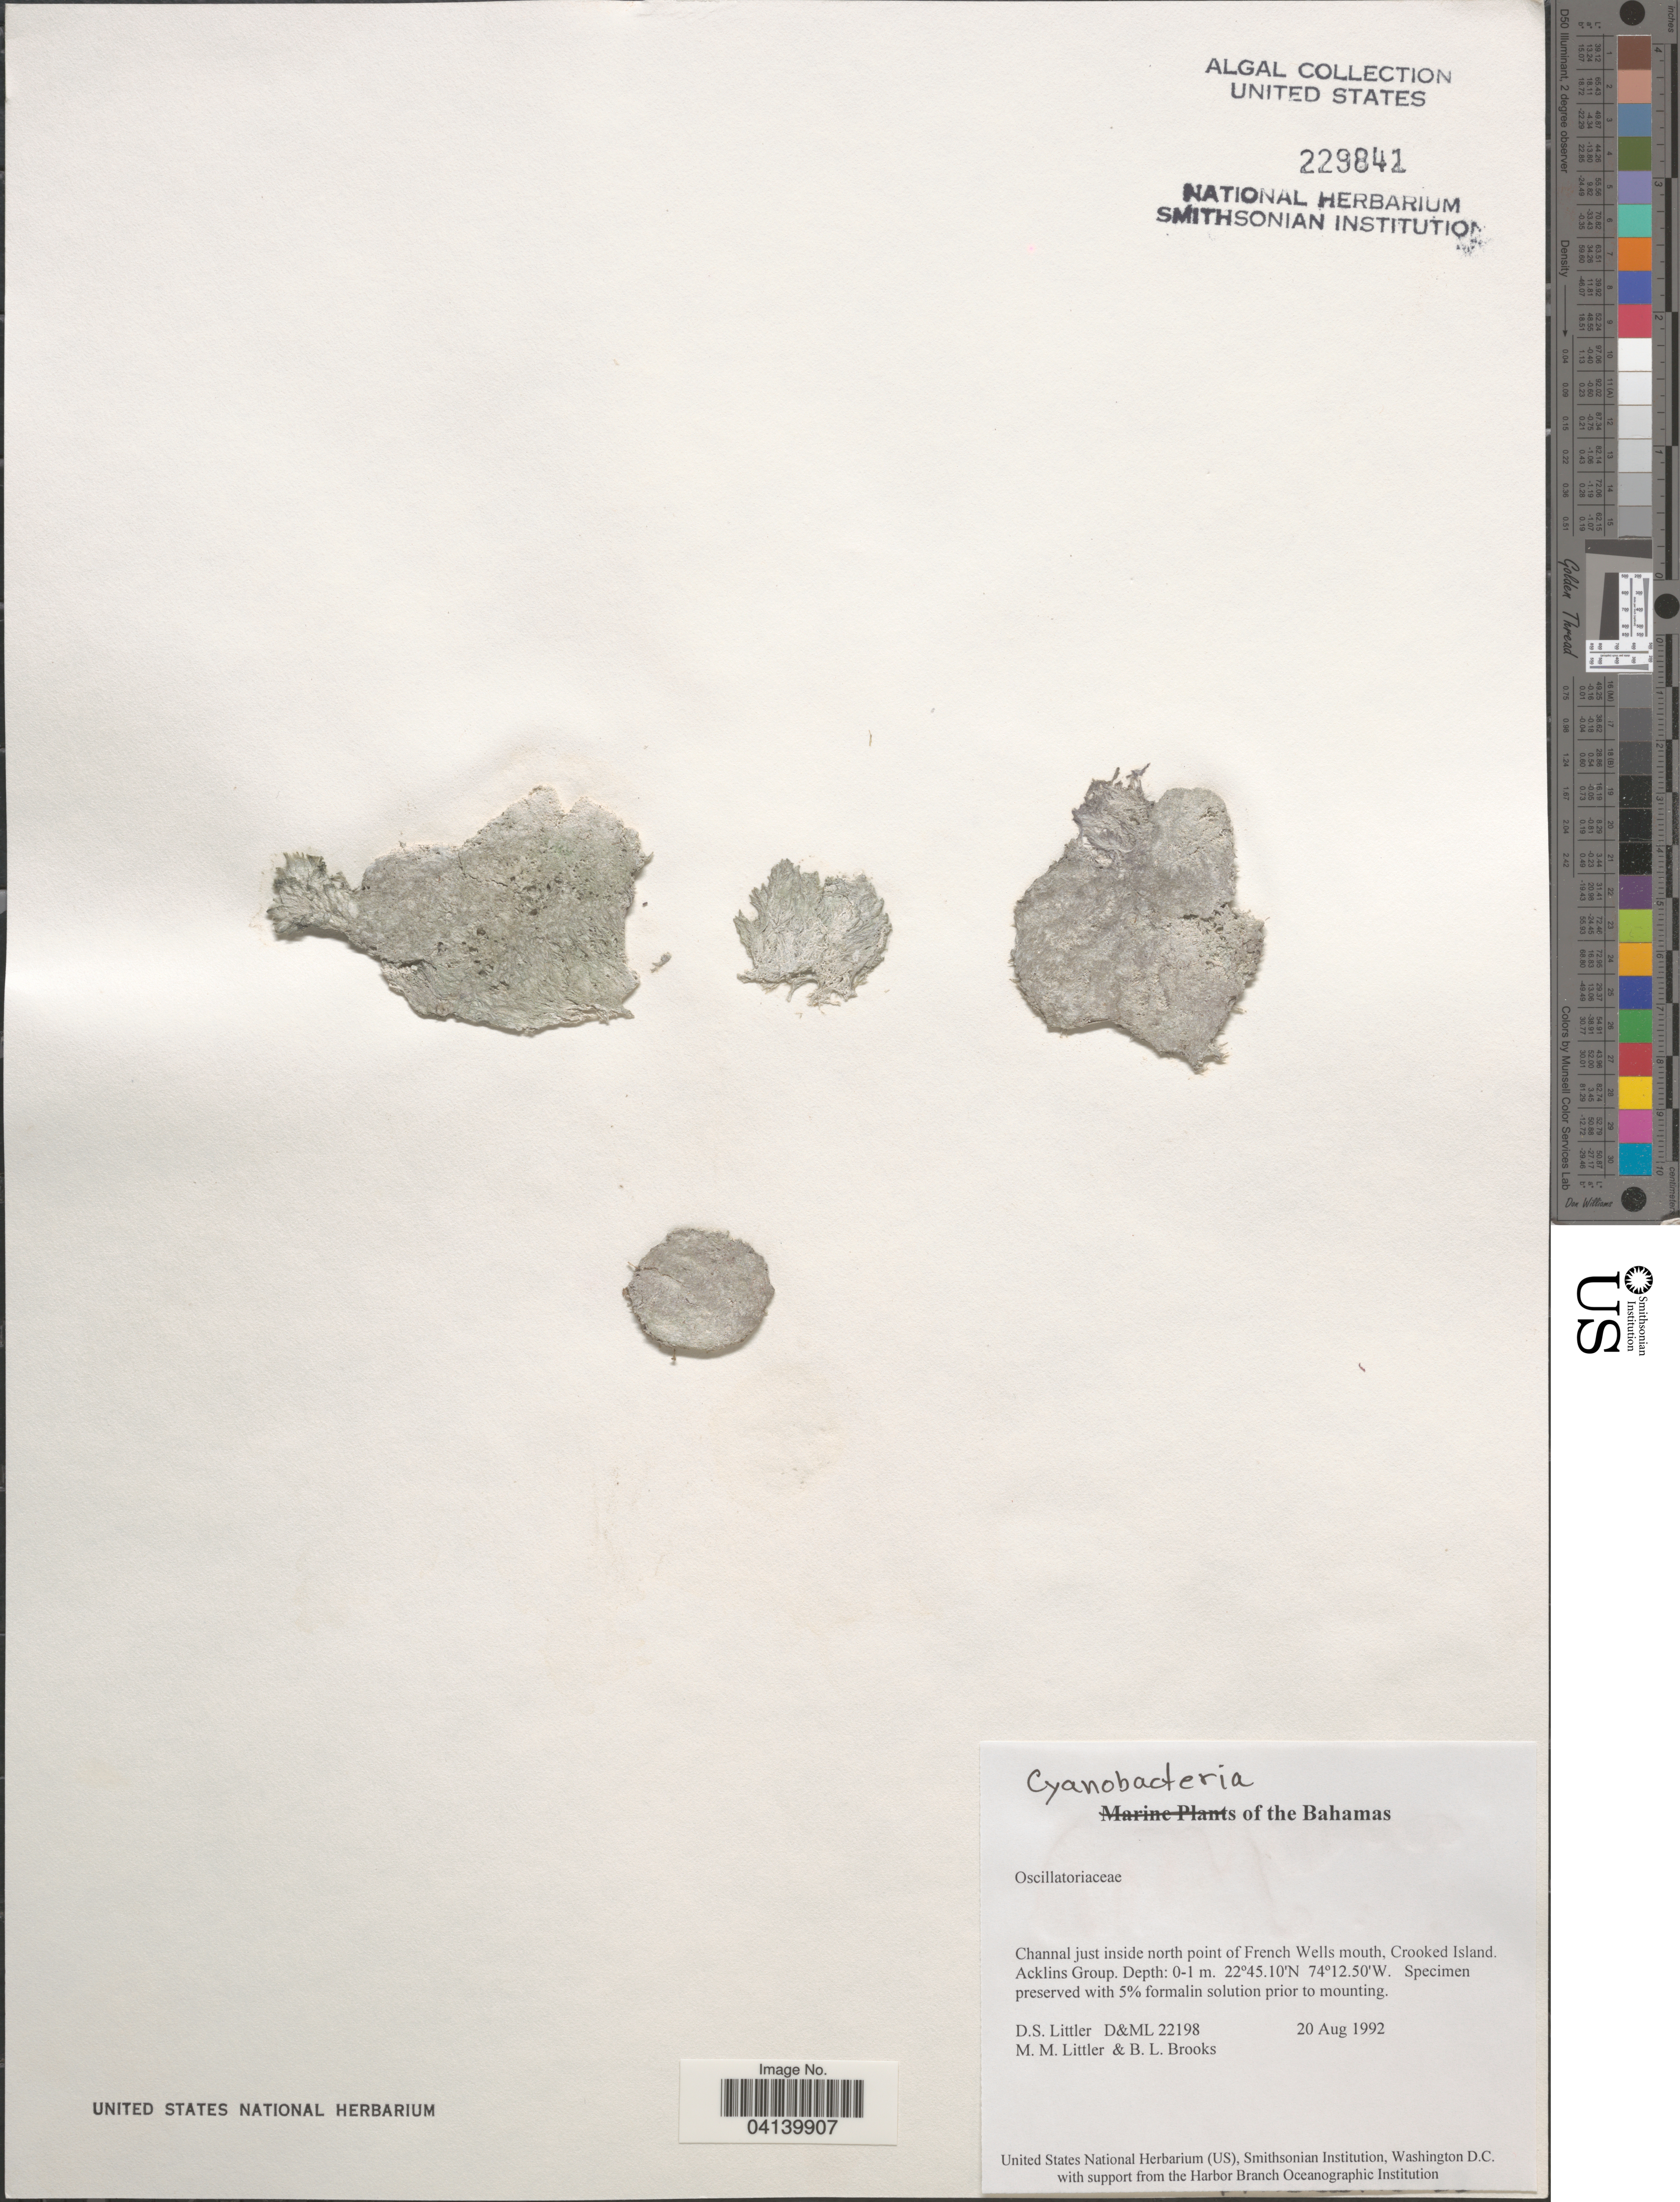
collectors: D. S. Littler & B. Brooks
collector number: D&ML 22198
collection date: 1992-08-20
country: Bahamas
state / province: Acklins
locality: Channal just inside north point of French Wells mouth, Crooked Island. Acklins Group.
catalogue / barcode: US 229841